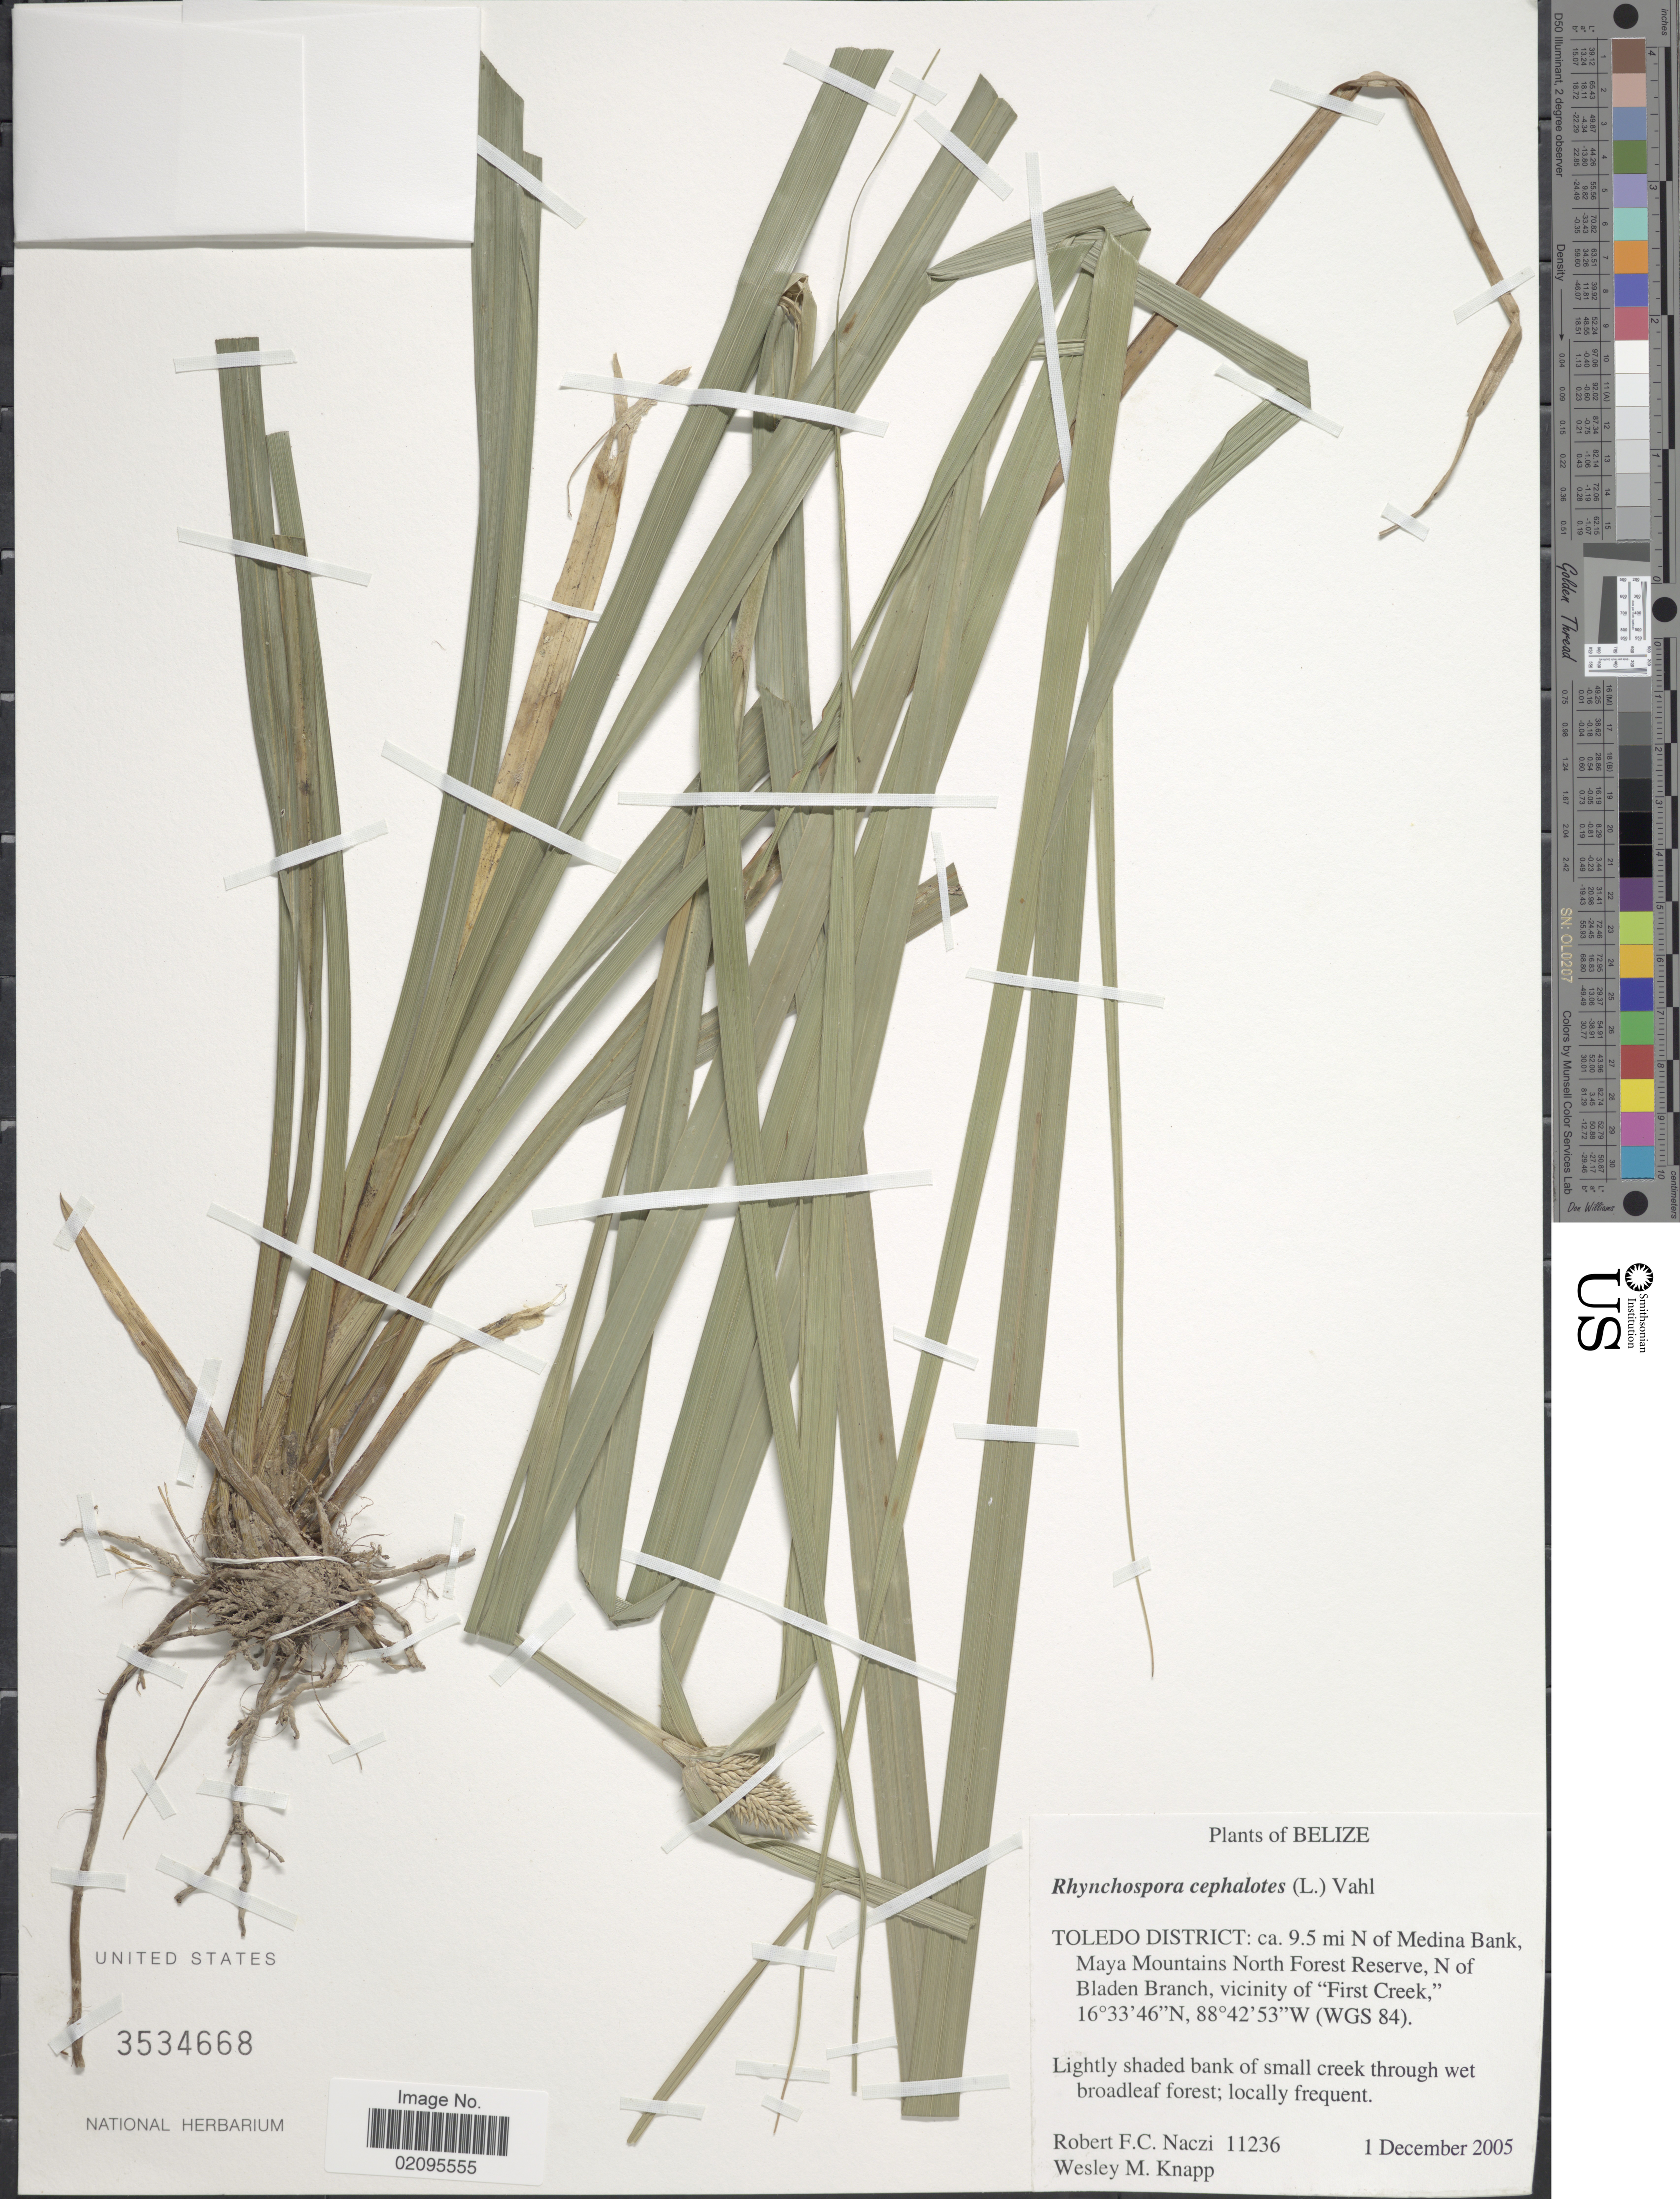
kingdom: Plantae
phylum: Tracheophyta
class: Liliopsida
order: Poales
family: Cyperaceae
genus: Rhynchospora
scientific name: Rhynchospora cephalotes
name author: (L.) Vahl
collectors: R. F. C. Naczi, W. Knapp & S. Snow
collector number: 11236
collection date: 2005-12-01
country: Belize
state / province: Toledo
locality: Toledo District: ca. 9.5 mi N of Medina Bank, Maya Mountains North Forest Reserve, N of Bladen Branch, vicinity of "First Creek,", lightly shaded bank of small creek through wet broadleaf forest, (WGS 84).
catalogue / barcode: US 3534668